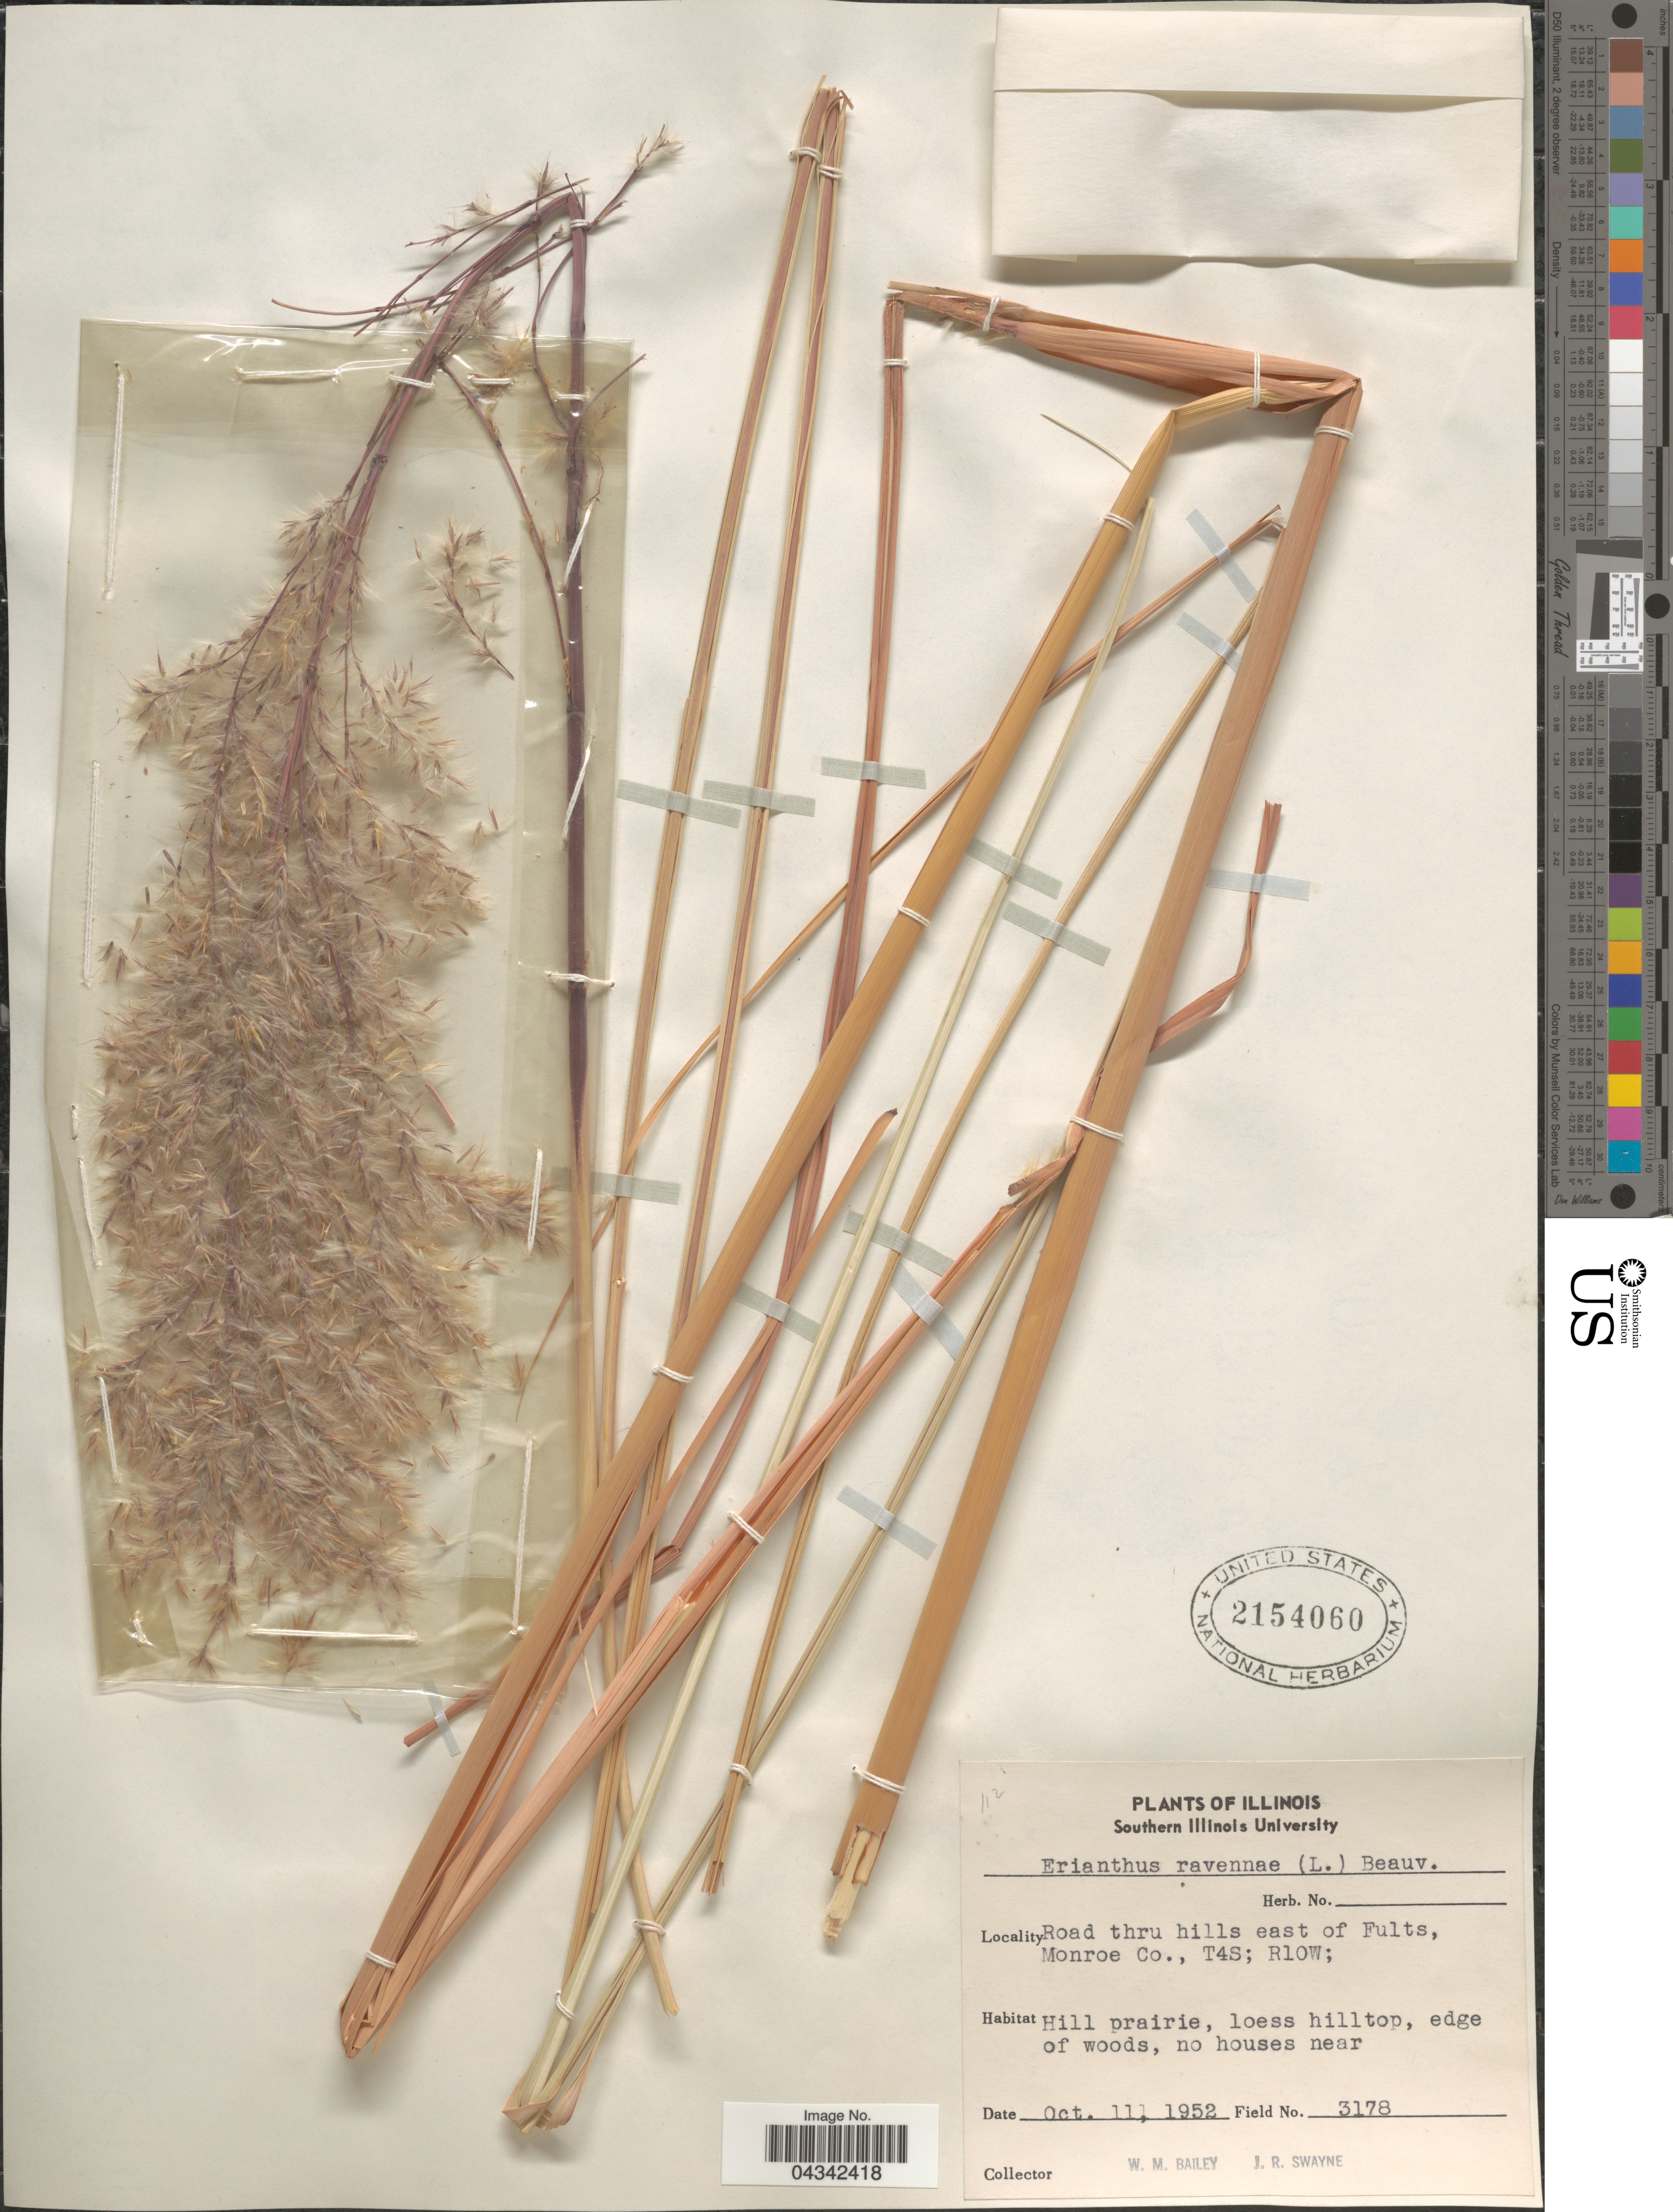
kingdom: Plantae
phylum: Tracheophyta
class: Liliopsida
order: Poales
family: Poaceae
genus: Tripidium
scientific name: Tripidium ravennae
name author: (L.) H. Scholz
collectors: W. Bailey & J. Swayne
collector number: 3178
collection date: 1952-10-11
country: United States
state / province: Illinois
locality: Road thru hills east of Fults, Monroe Co., T4S; R10W.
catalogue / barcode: US 2154060